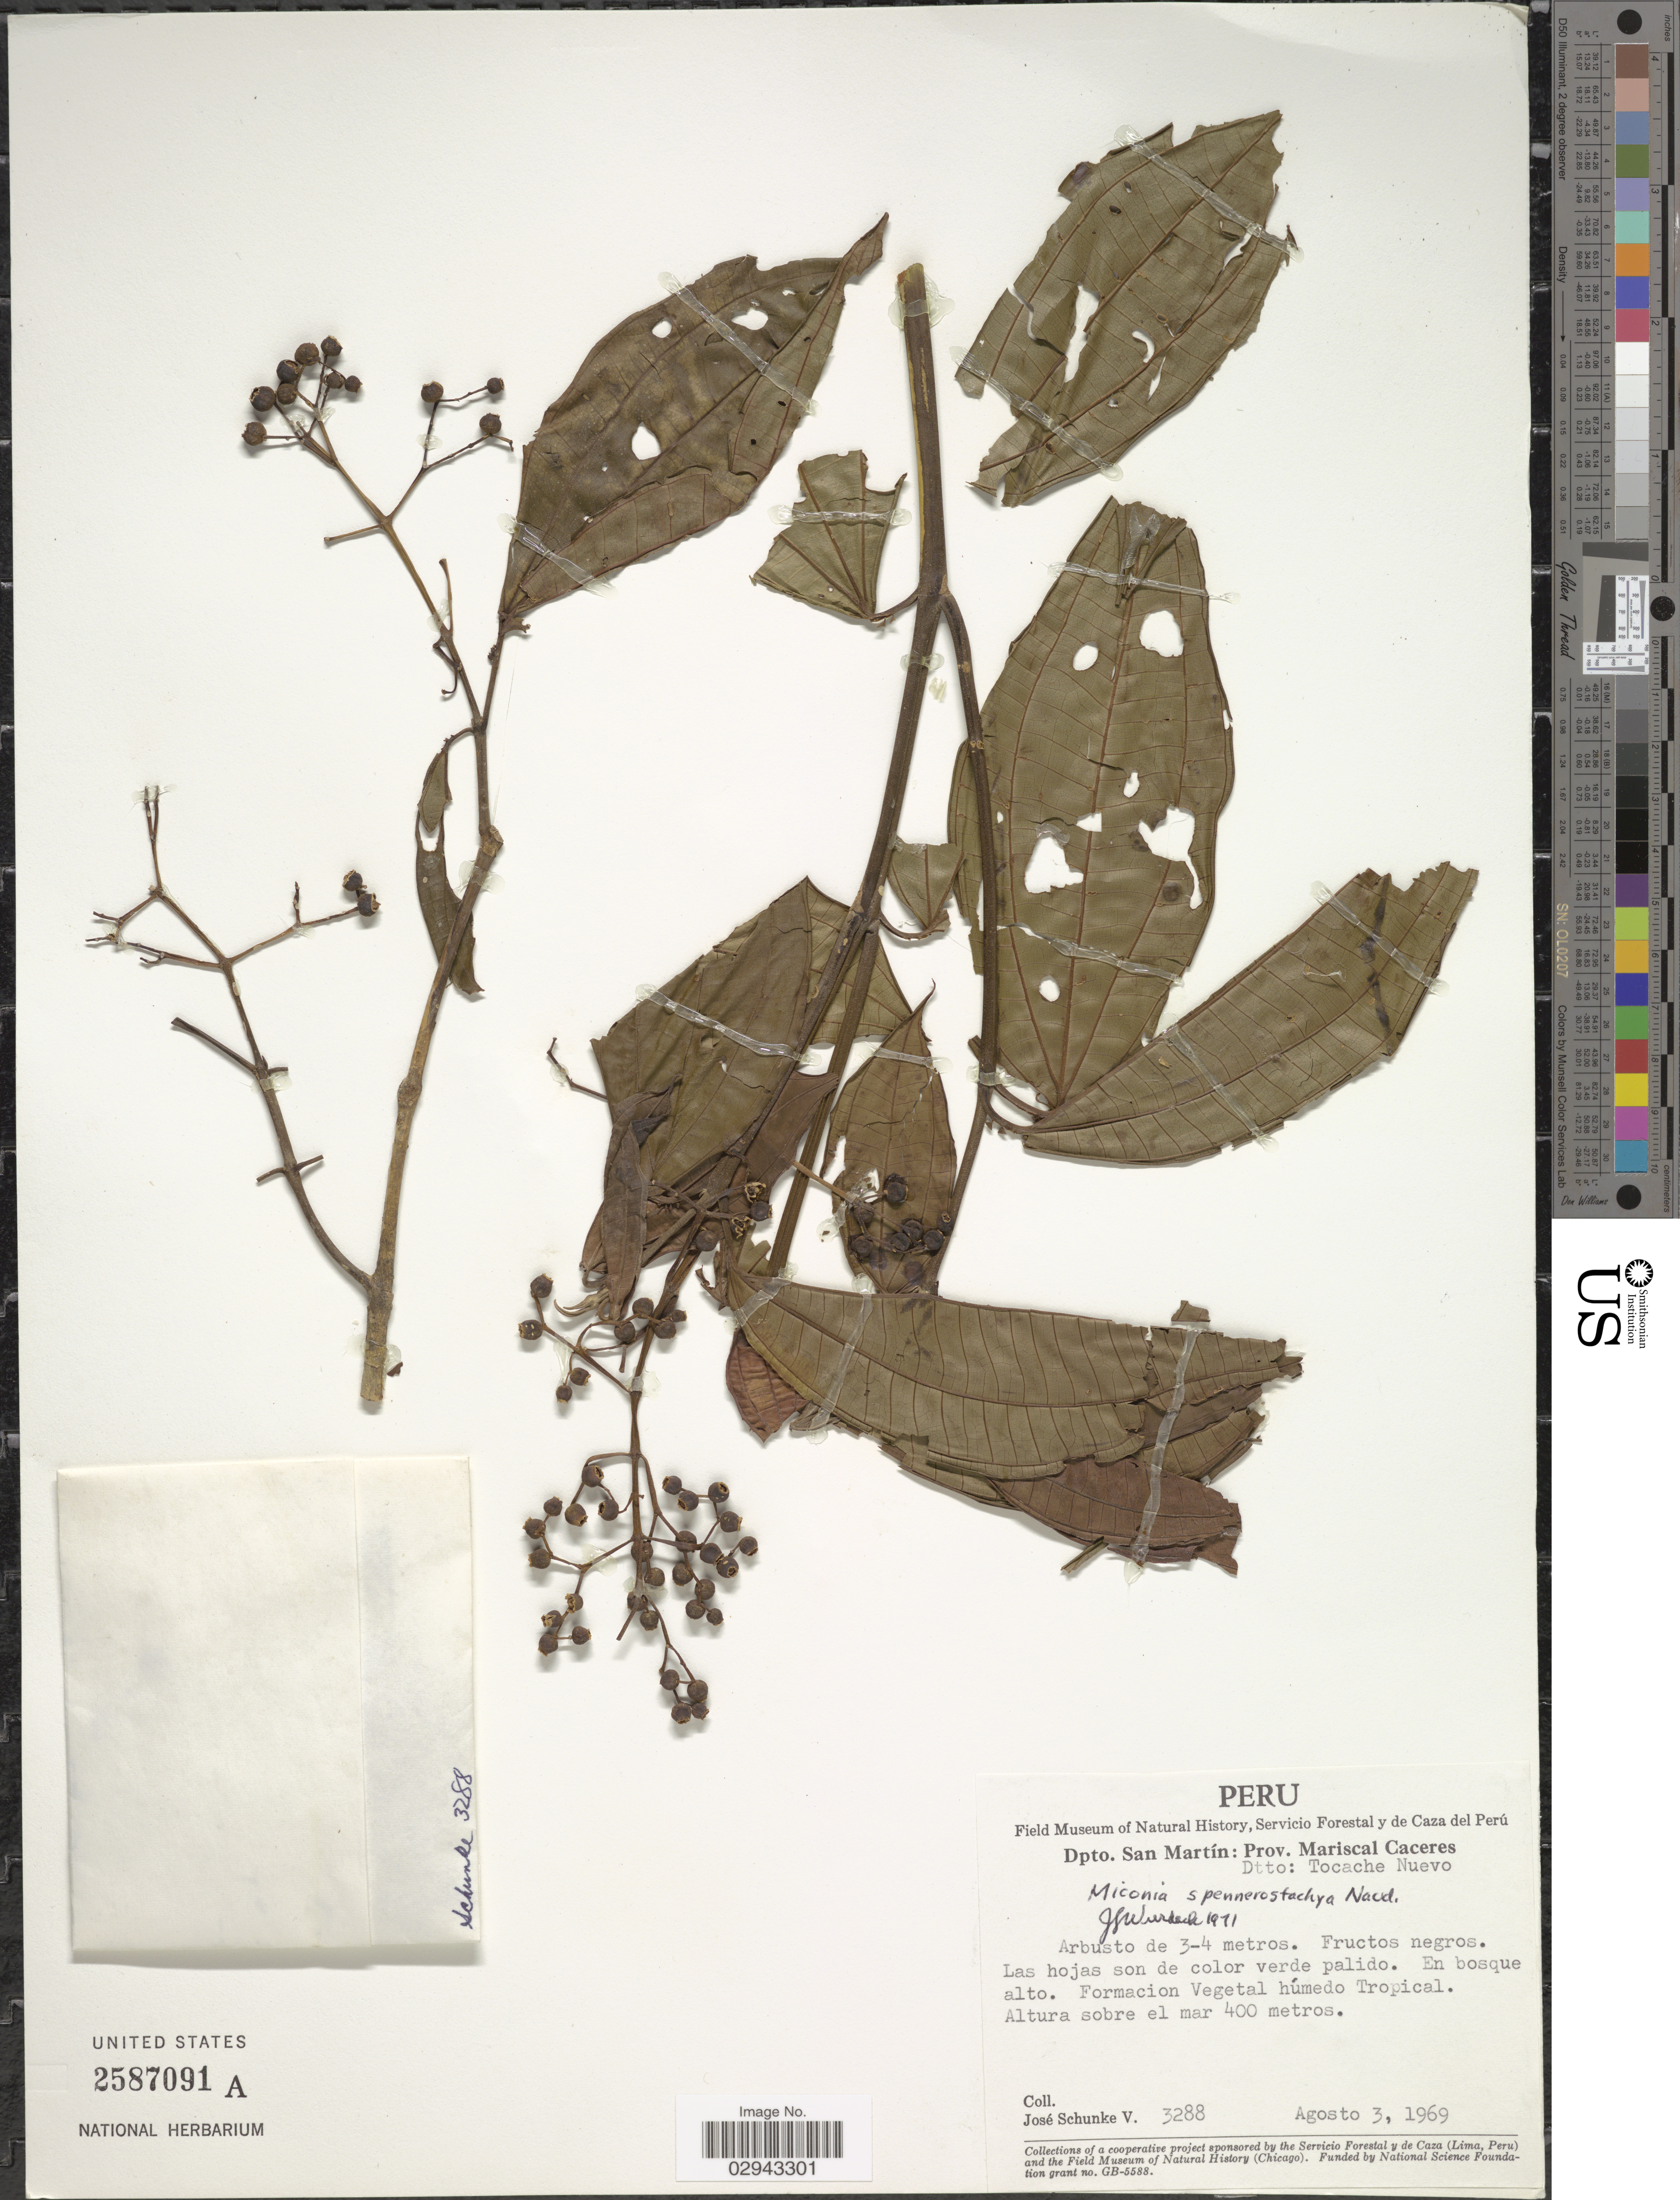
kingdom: Plantae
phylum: Tracheophyta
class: Magnoliopsida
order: Myrtales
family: Melastomataceae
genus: Miconia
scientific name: Miconia spennerostachya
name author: Naudin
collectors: J. Schunke Vigo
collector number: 3288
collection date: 1969-08-03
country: Peru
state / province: San Martín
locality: Dpto. San Martin: Prov. Mariscal Caceres. Dtto: Tocache Nuevo. En bosque alto. Formacion Vegetal húmedo Tropical.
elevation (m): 400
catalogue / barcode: US 2587091A